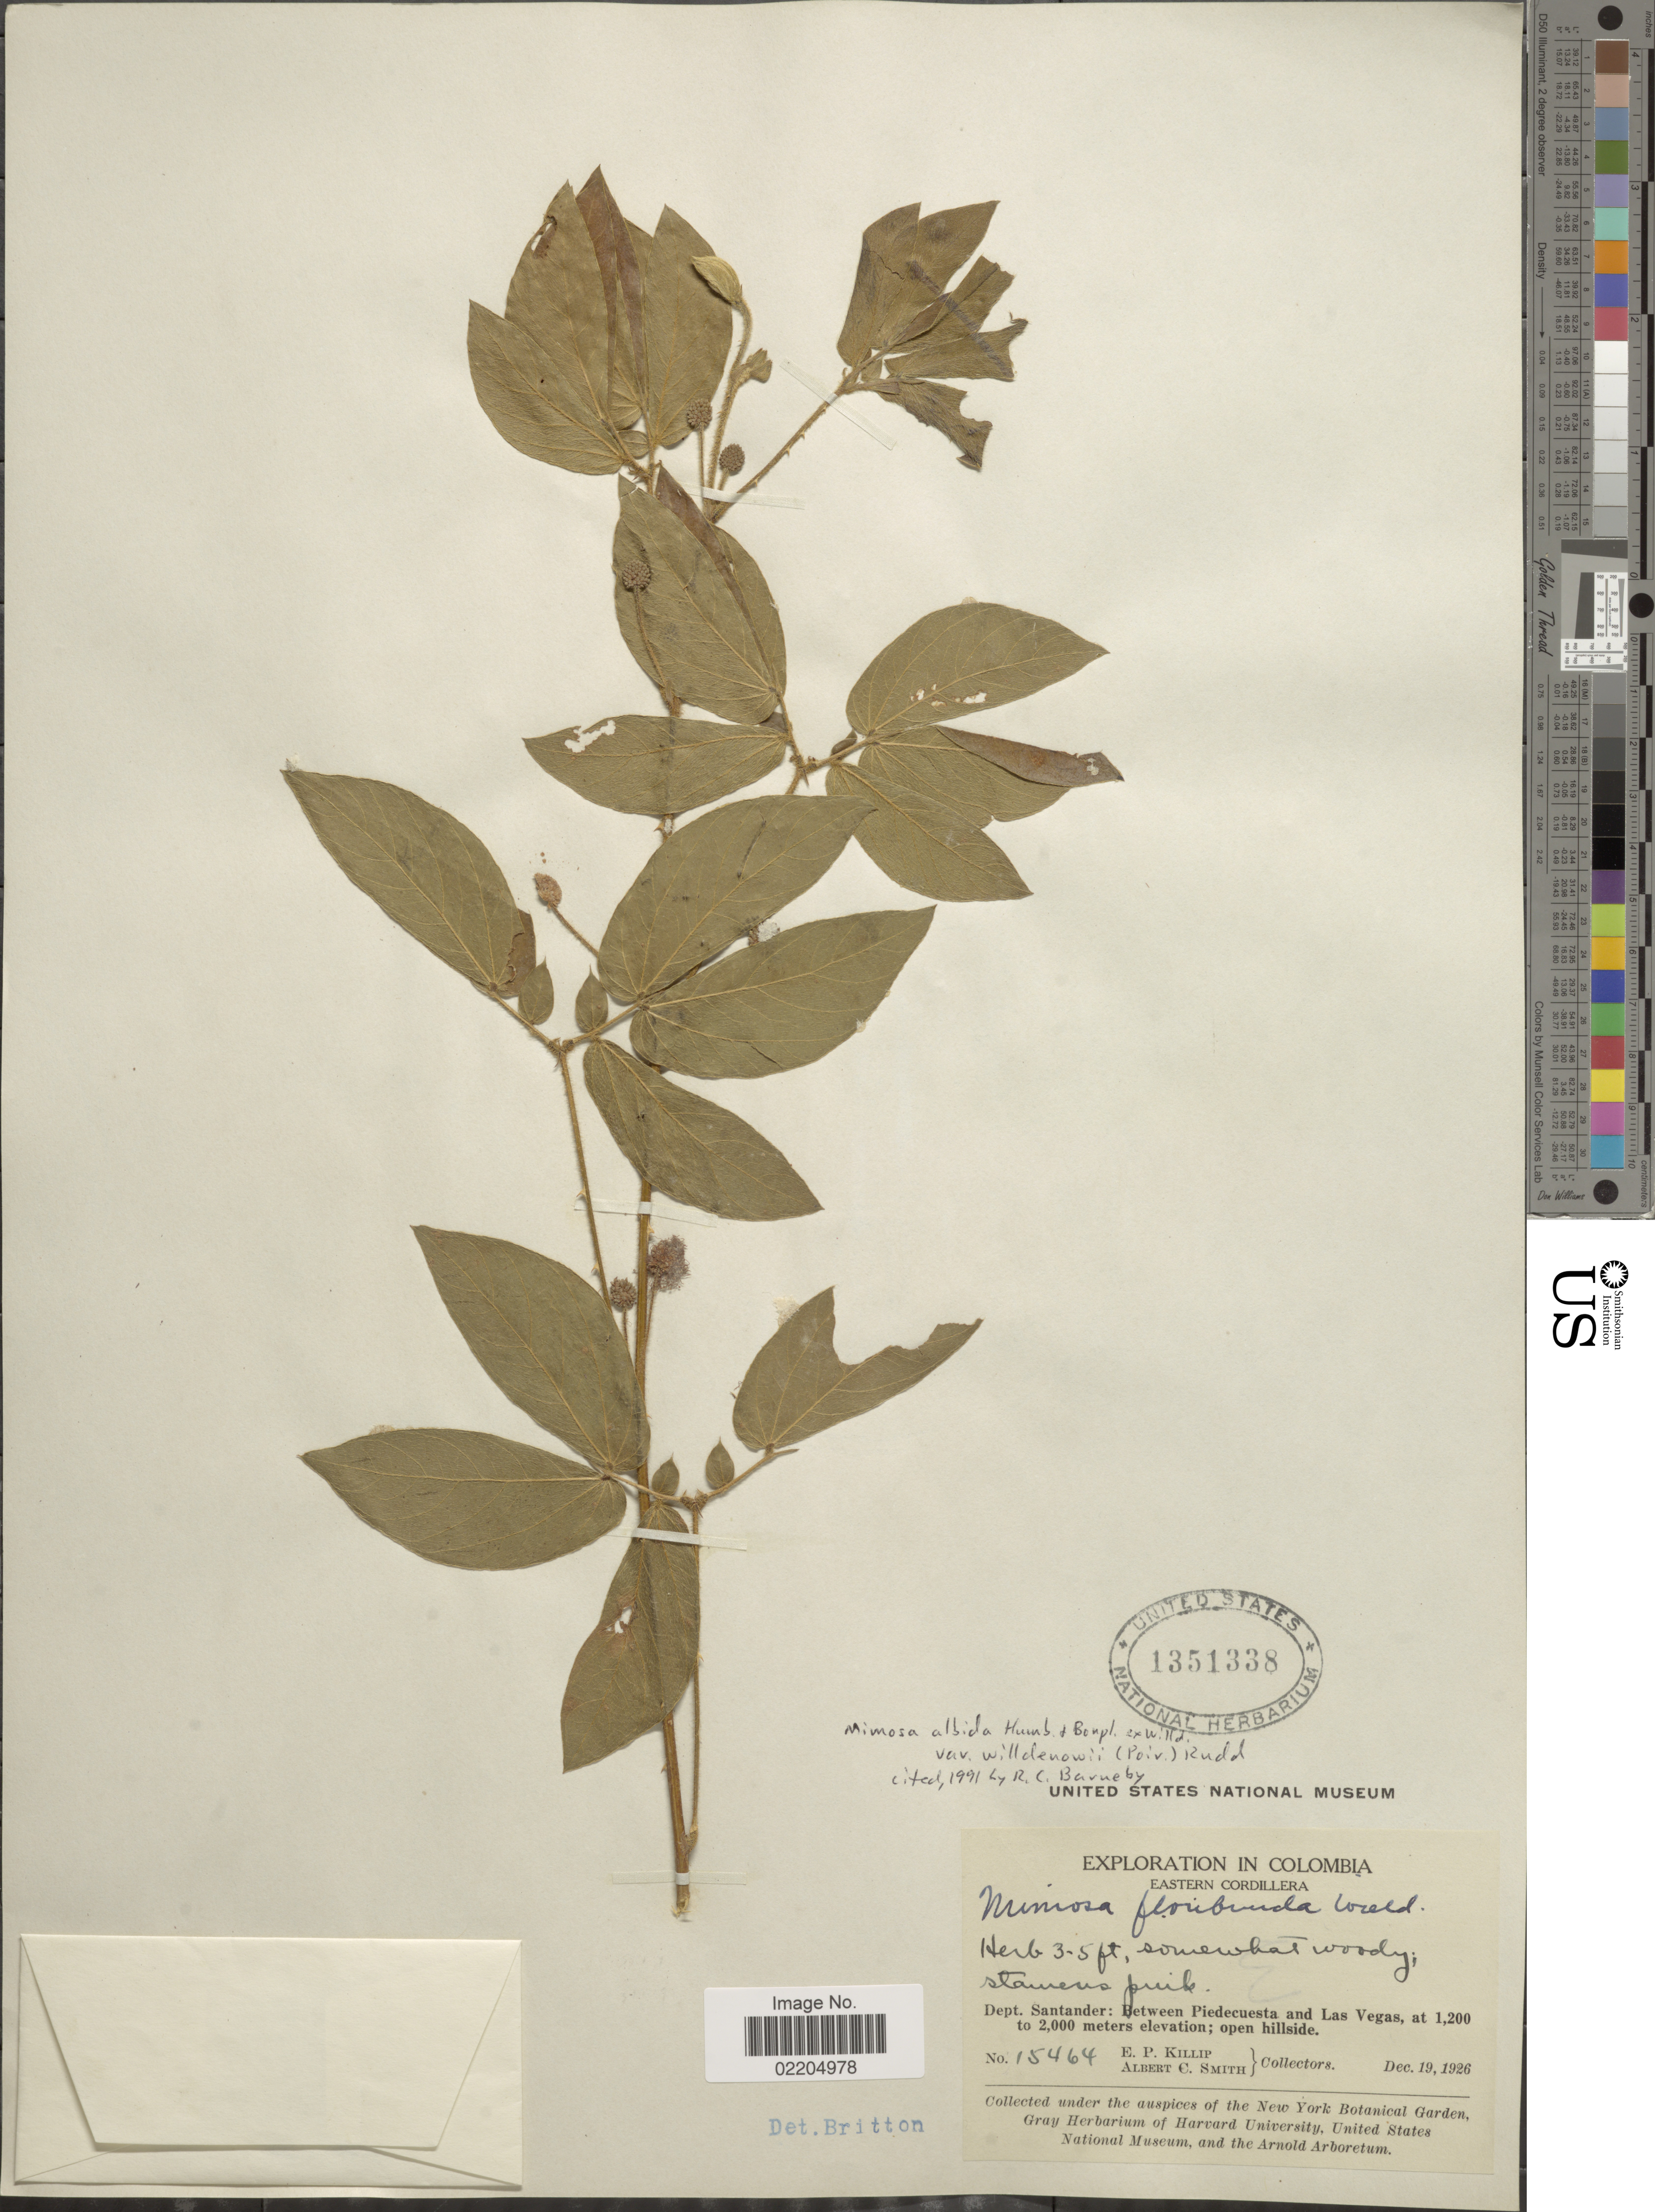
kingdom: Plantae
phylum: Tracheophyta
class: Magnoliopsida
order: Fabales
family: Fabaceae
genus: Mimosa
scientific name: Mimosa albida var. willdenowii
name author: (Poir.) Rudd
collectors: E. P. Killip & A. C. Smith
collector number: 15464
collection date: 1926-12-19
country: Colombia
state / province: Santander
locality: Eastern Cordillera, Between Piedecuesta and Las Vegas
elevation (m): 1200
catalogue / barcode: US 1351338